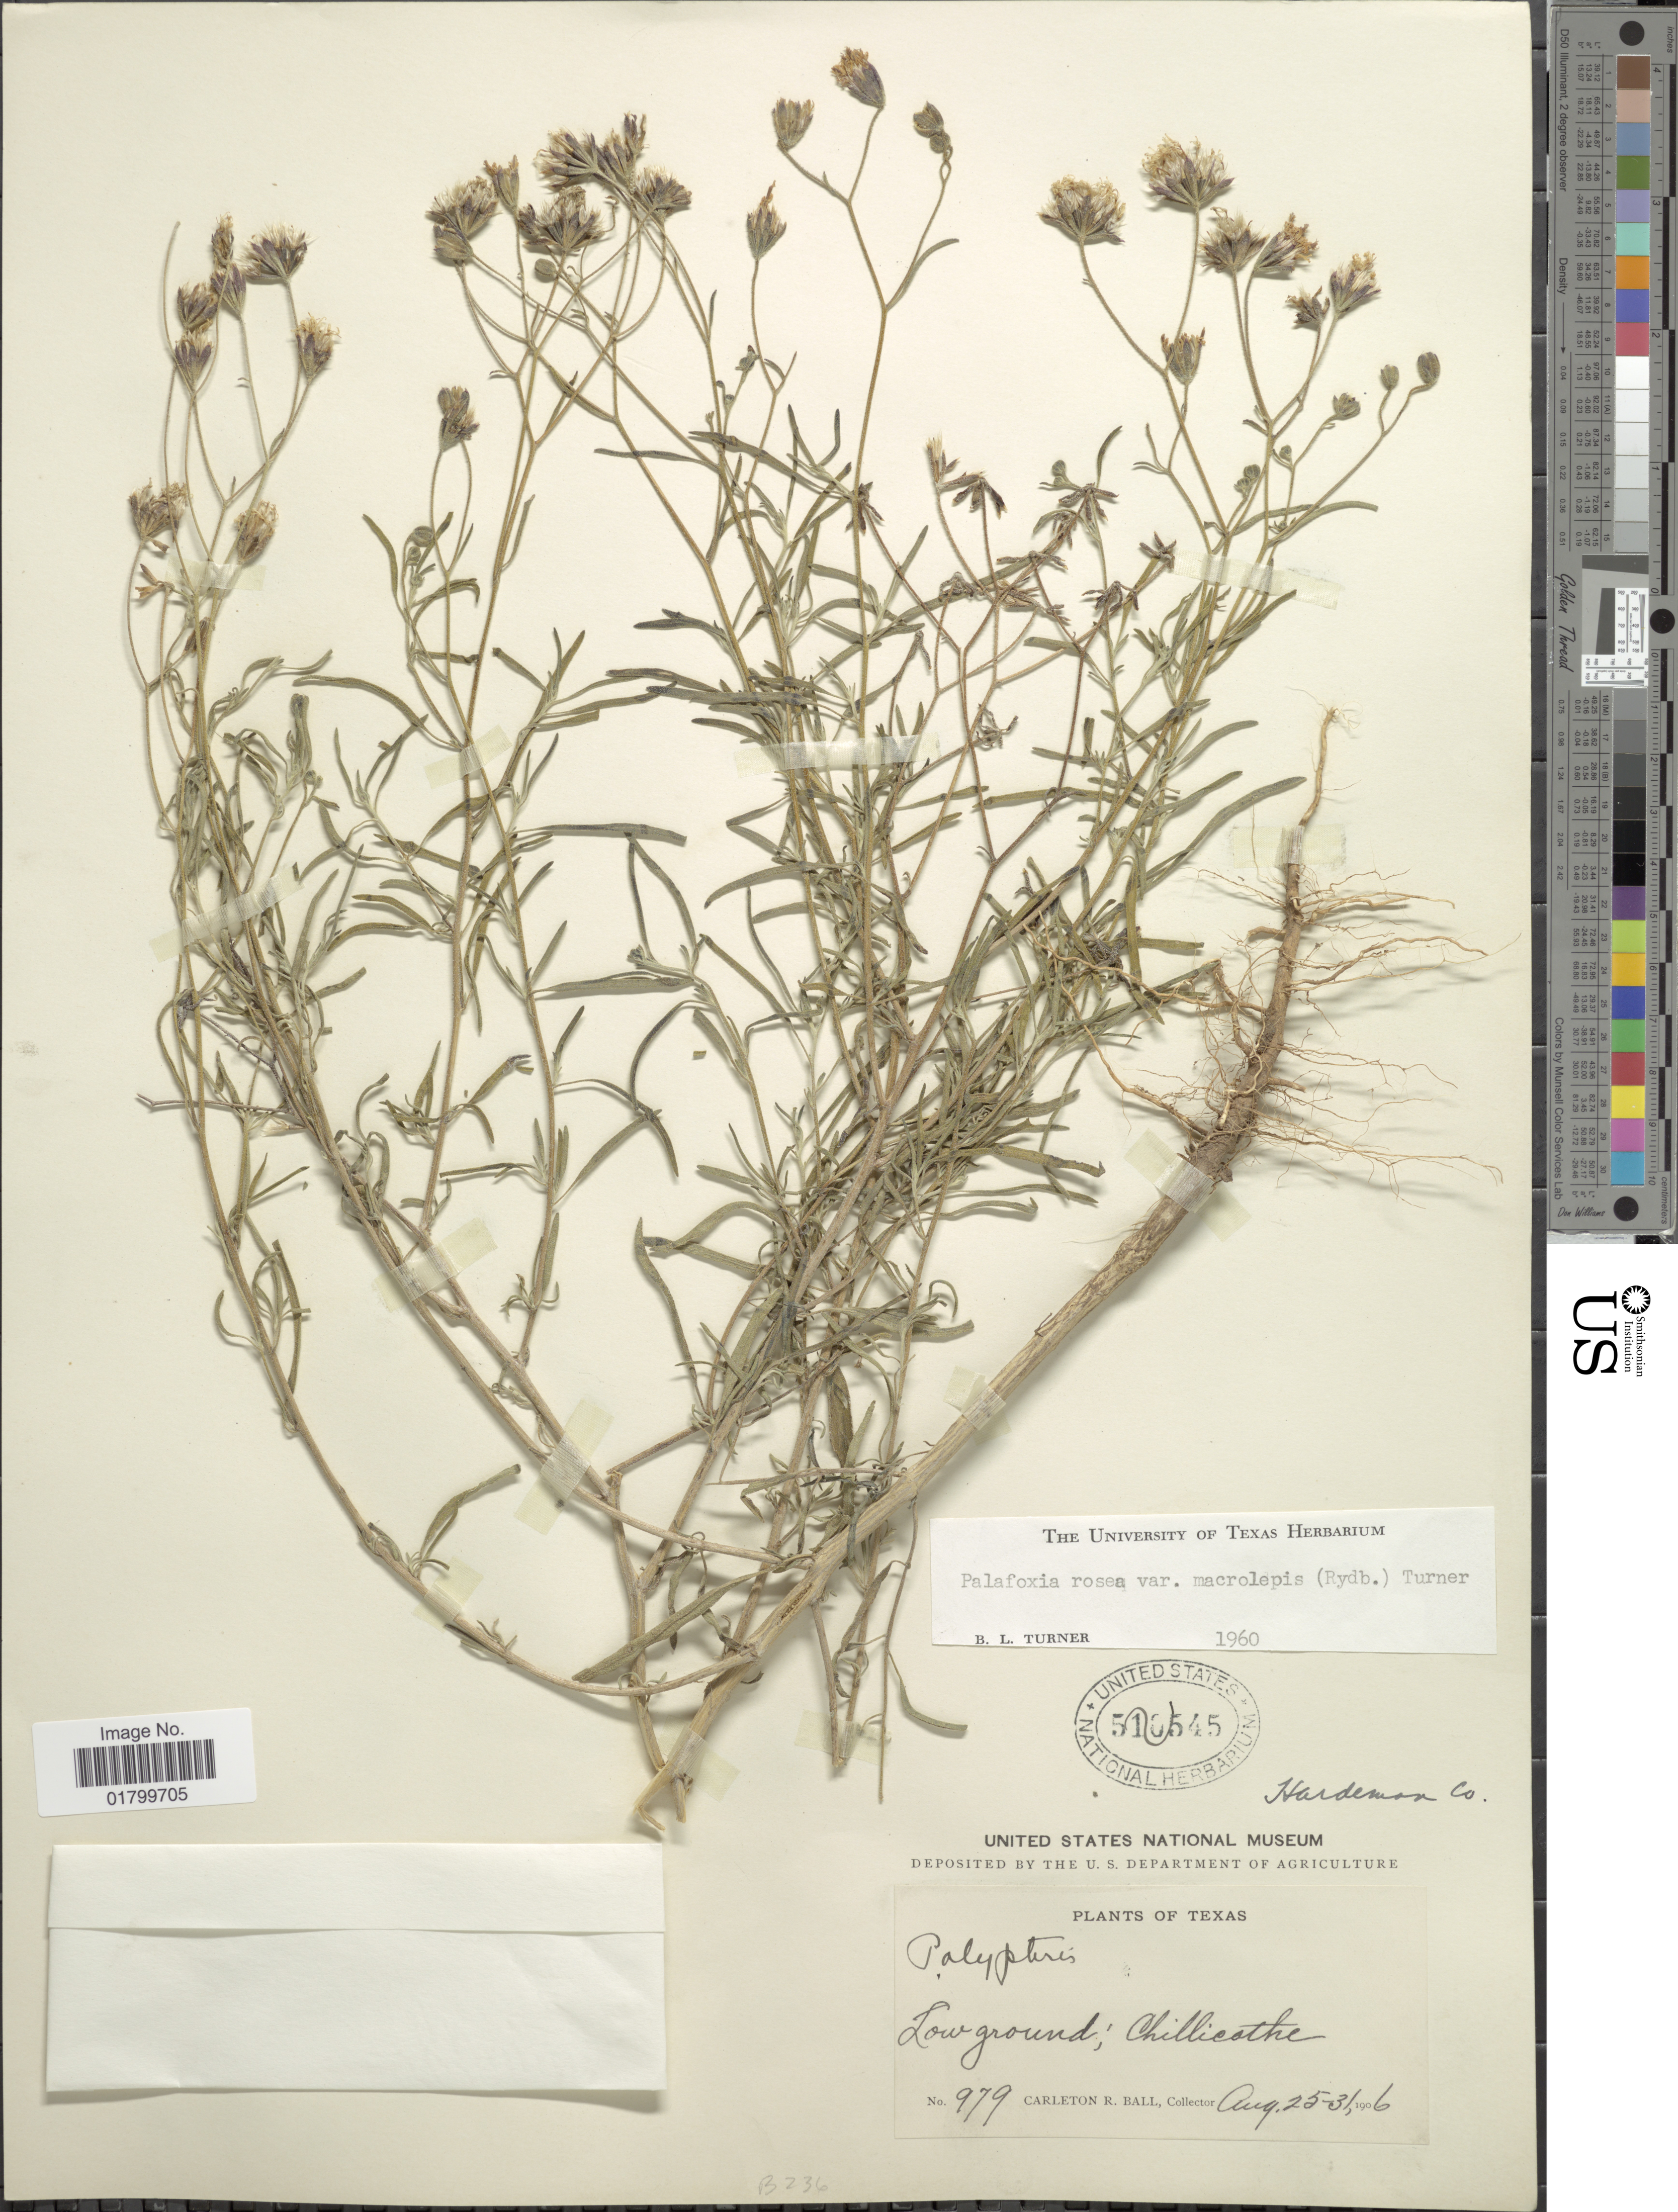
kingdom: Plantae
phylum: Tracheophyta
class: Magnoliopsida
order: Asterales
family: Asteraceae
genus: Palafoxia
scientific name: Palafoxia rosea var. macrolepis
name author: (Rydb.) B.L. Turner & M.I. Morris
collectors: C. R. Ball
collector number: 979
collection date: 1906-08-25/1906-08-31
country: United States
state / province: Texas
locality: Low ground, Chillicothe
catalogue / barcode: US 510545